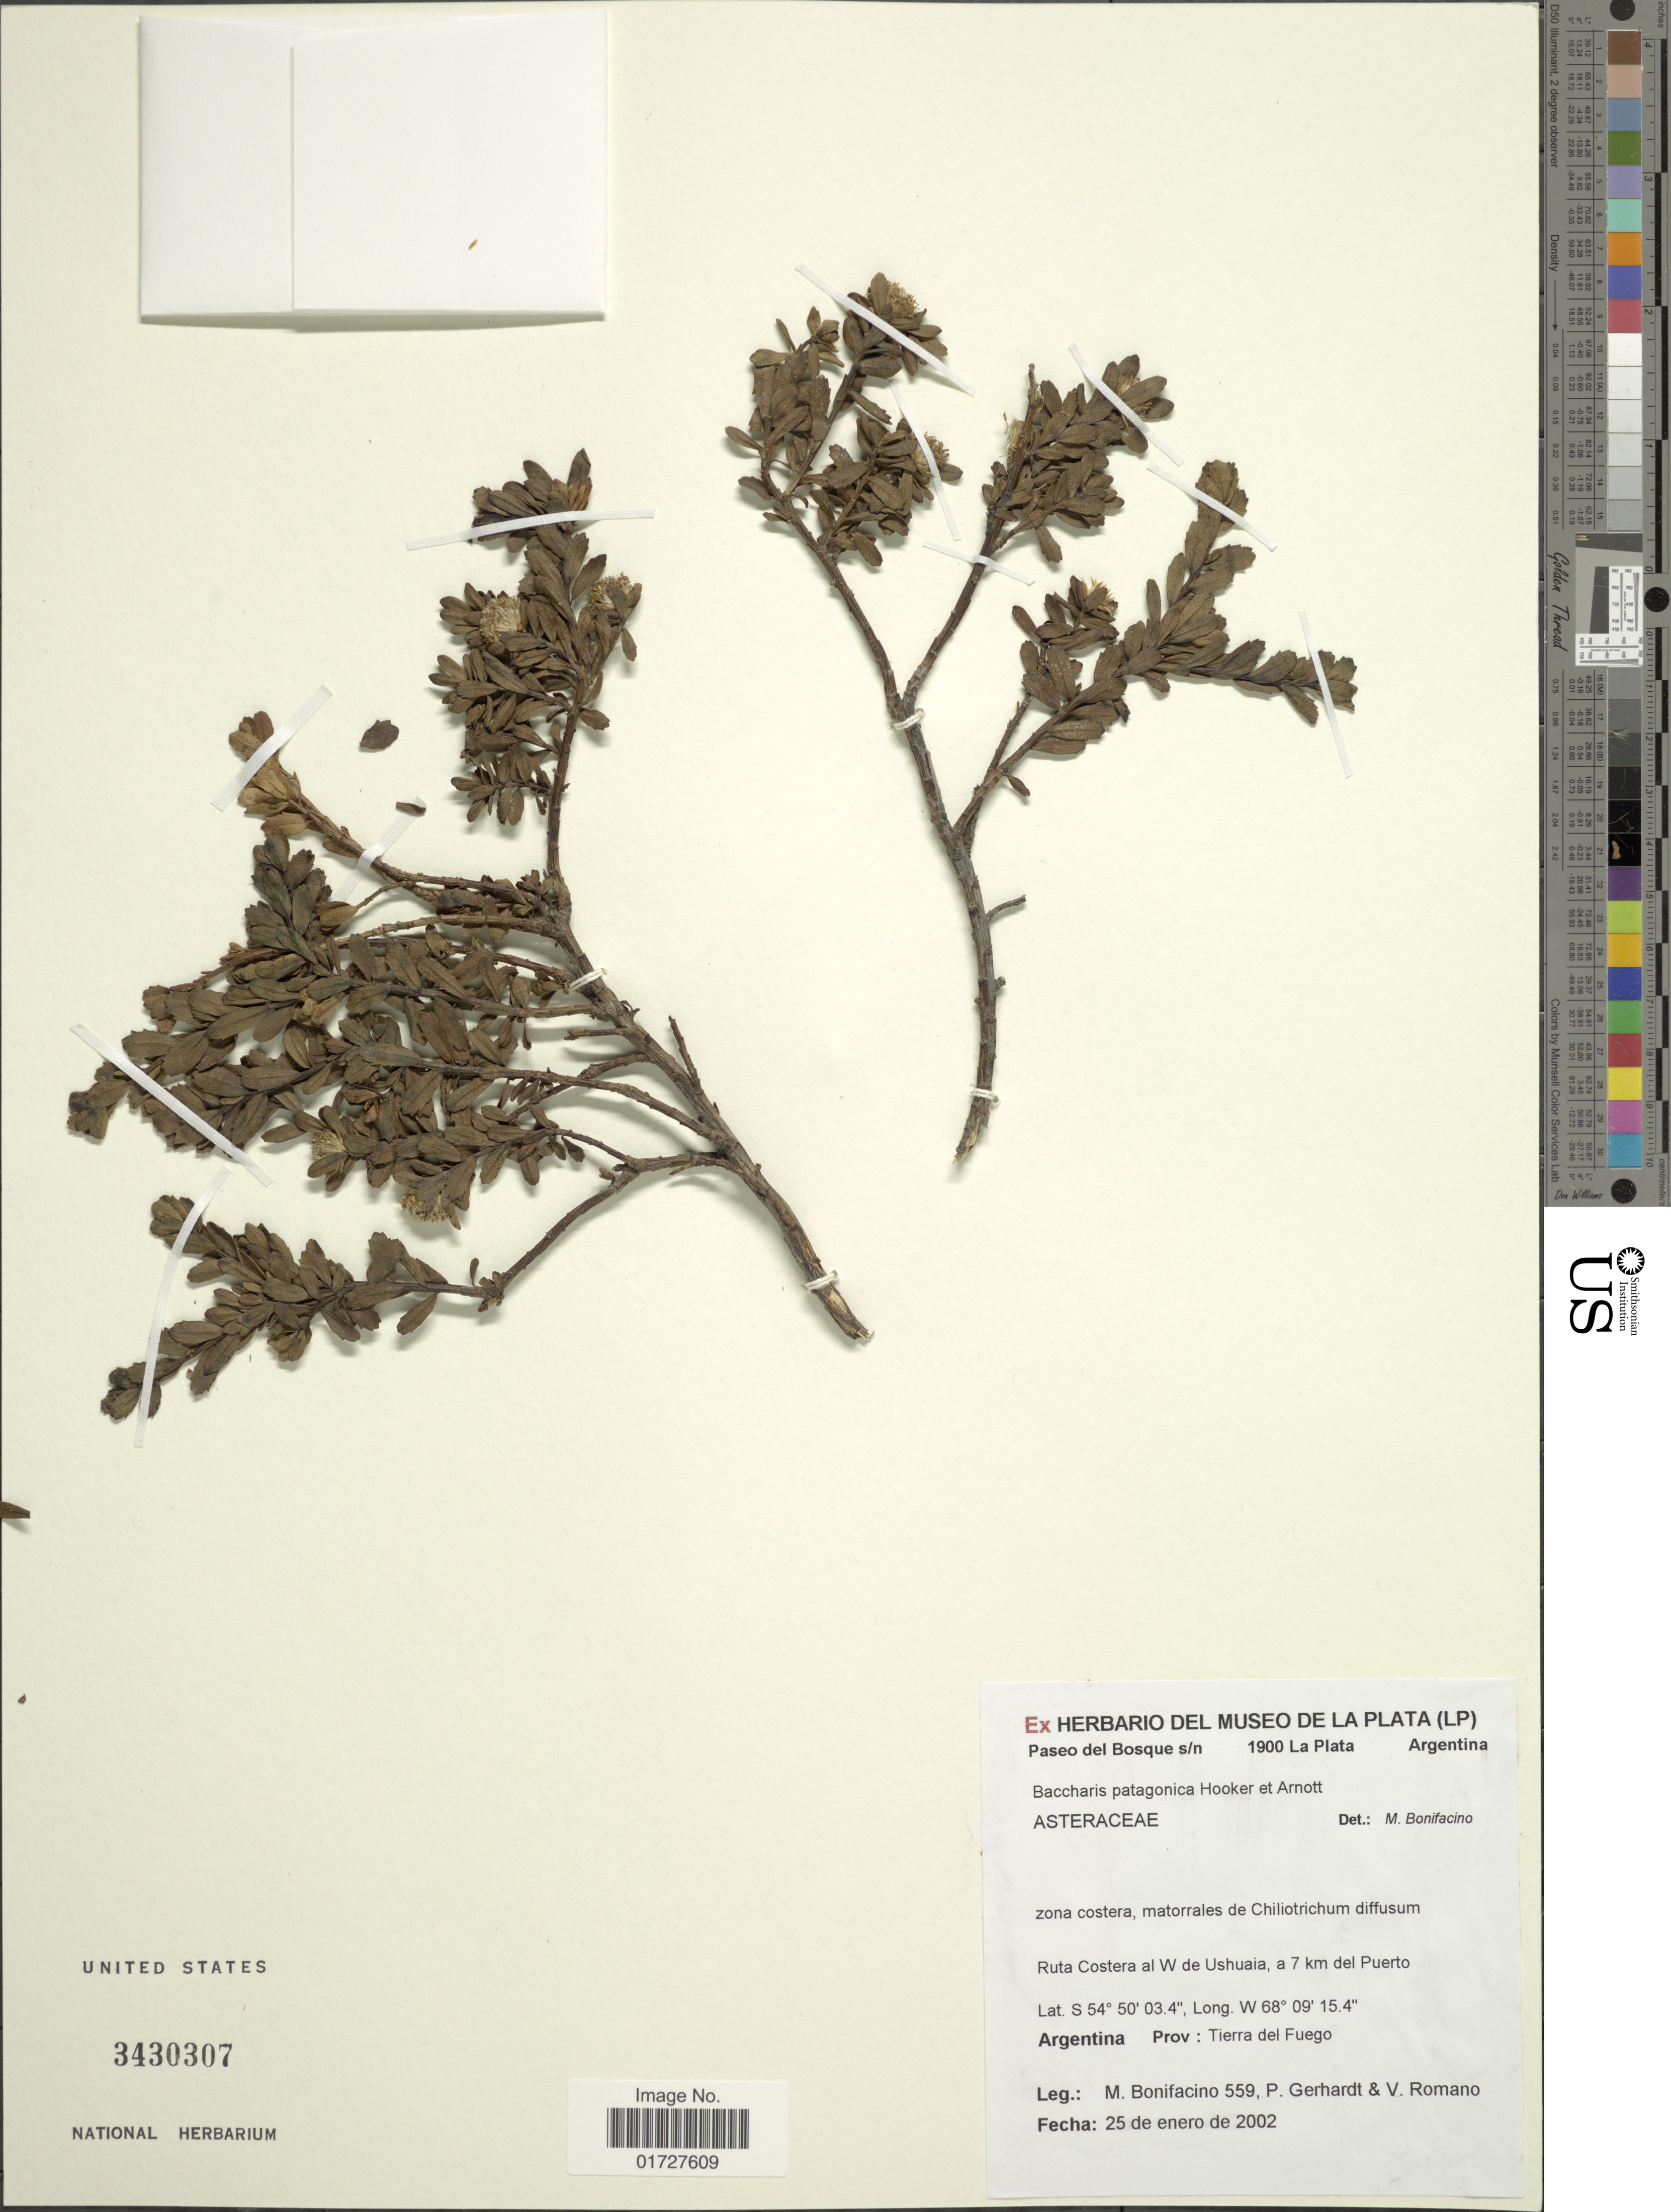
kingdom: Plantae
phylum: Tracheophyta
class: Magnoliopsida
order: Asterales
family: Asteraceae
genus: Baccharis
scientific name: Baccharis patagonica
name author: Hook. & Arn.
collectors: M. Bonifacino, P. Gerhardt & V. Romano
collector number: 0559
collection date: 2002-01-25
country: Argentina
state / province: Tierra del Fuego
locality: Ruta Costera al W de Ushuaia, a 7 km del Puerto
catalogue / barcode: US 3430307